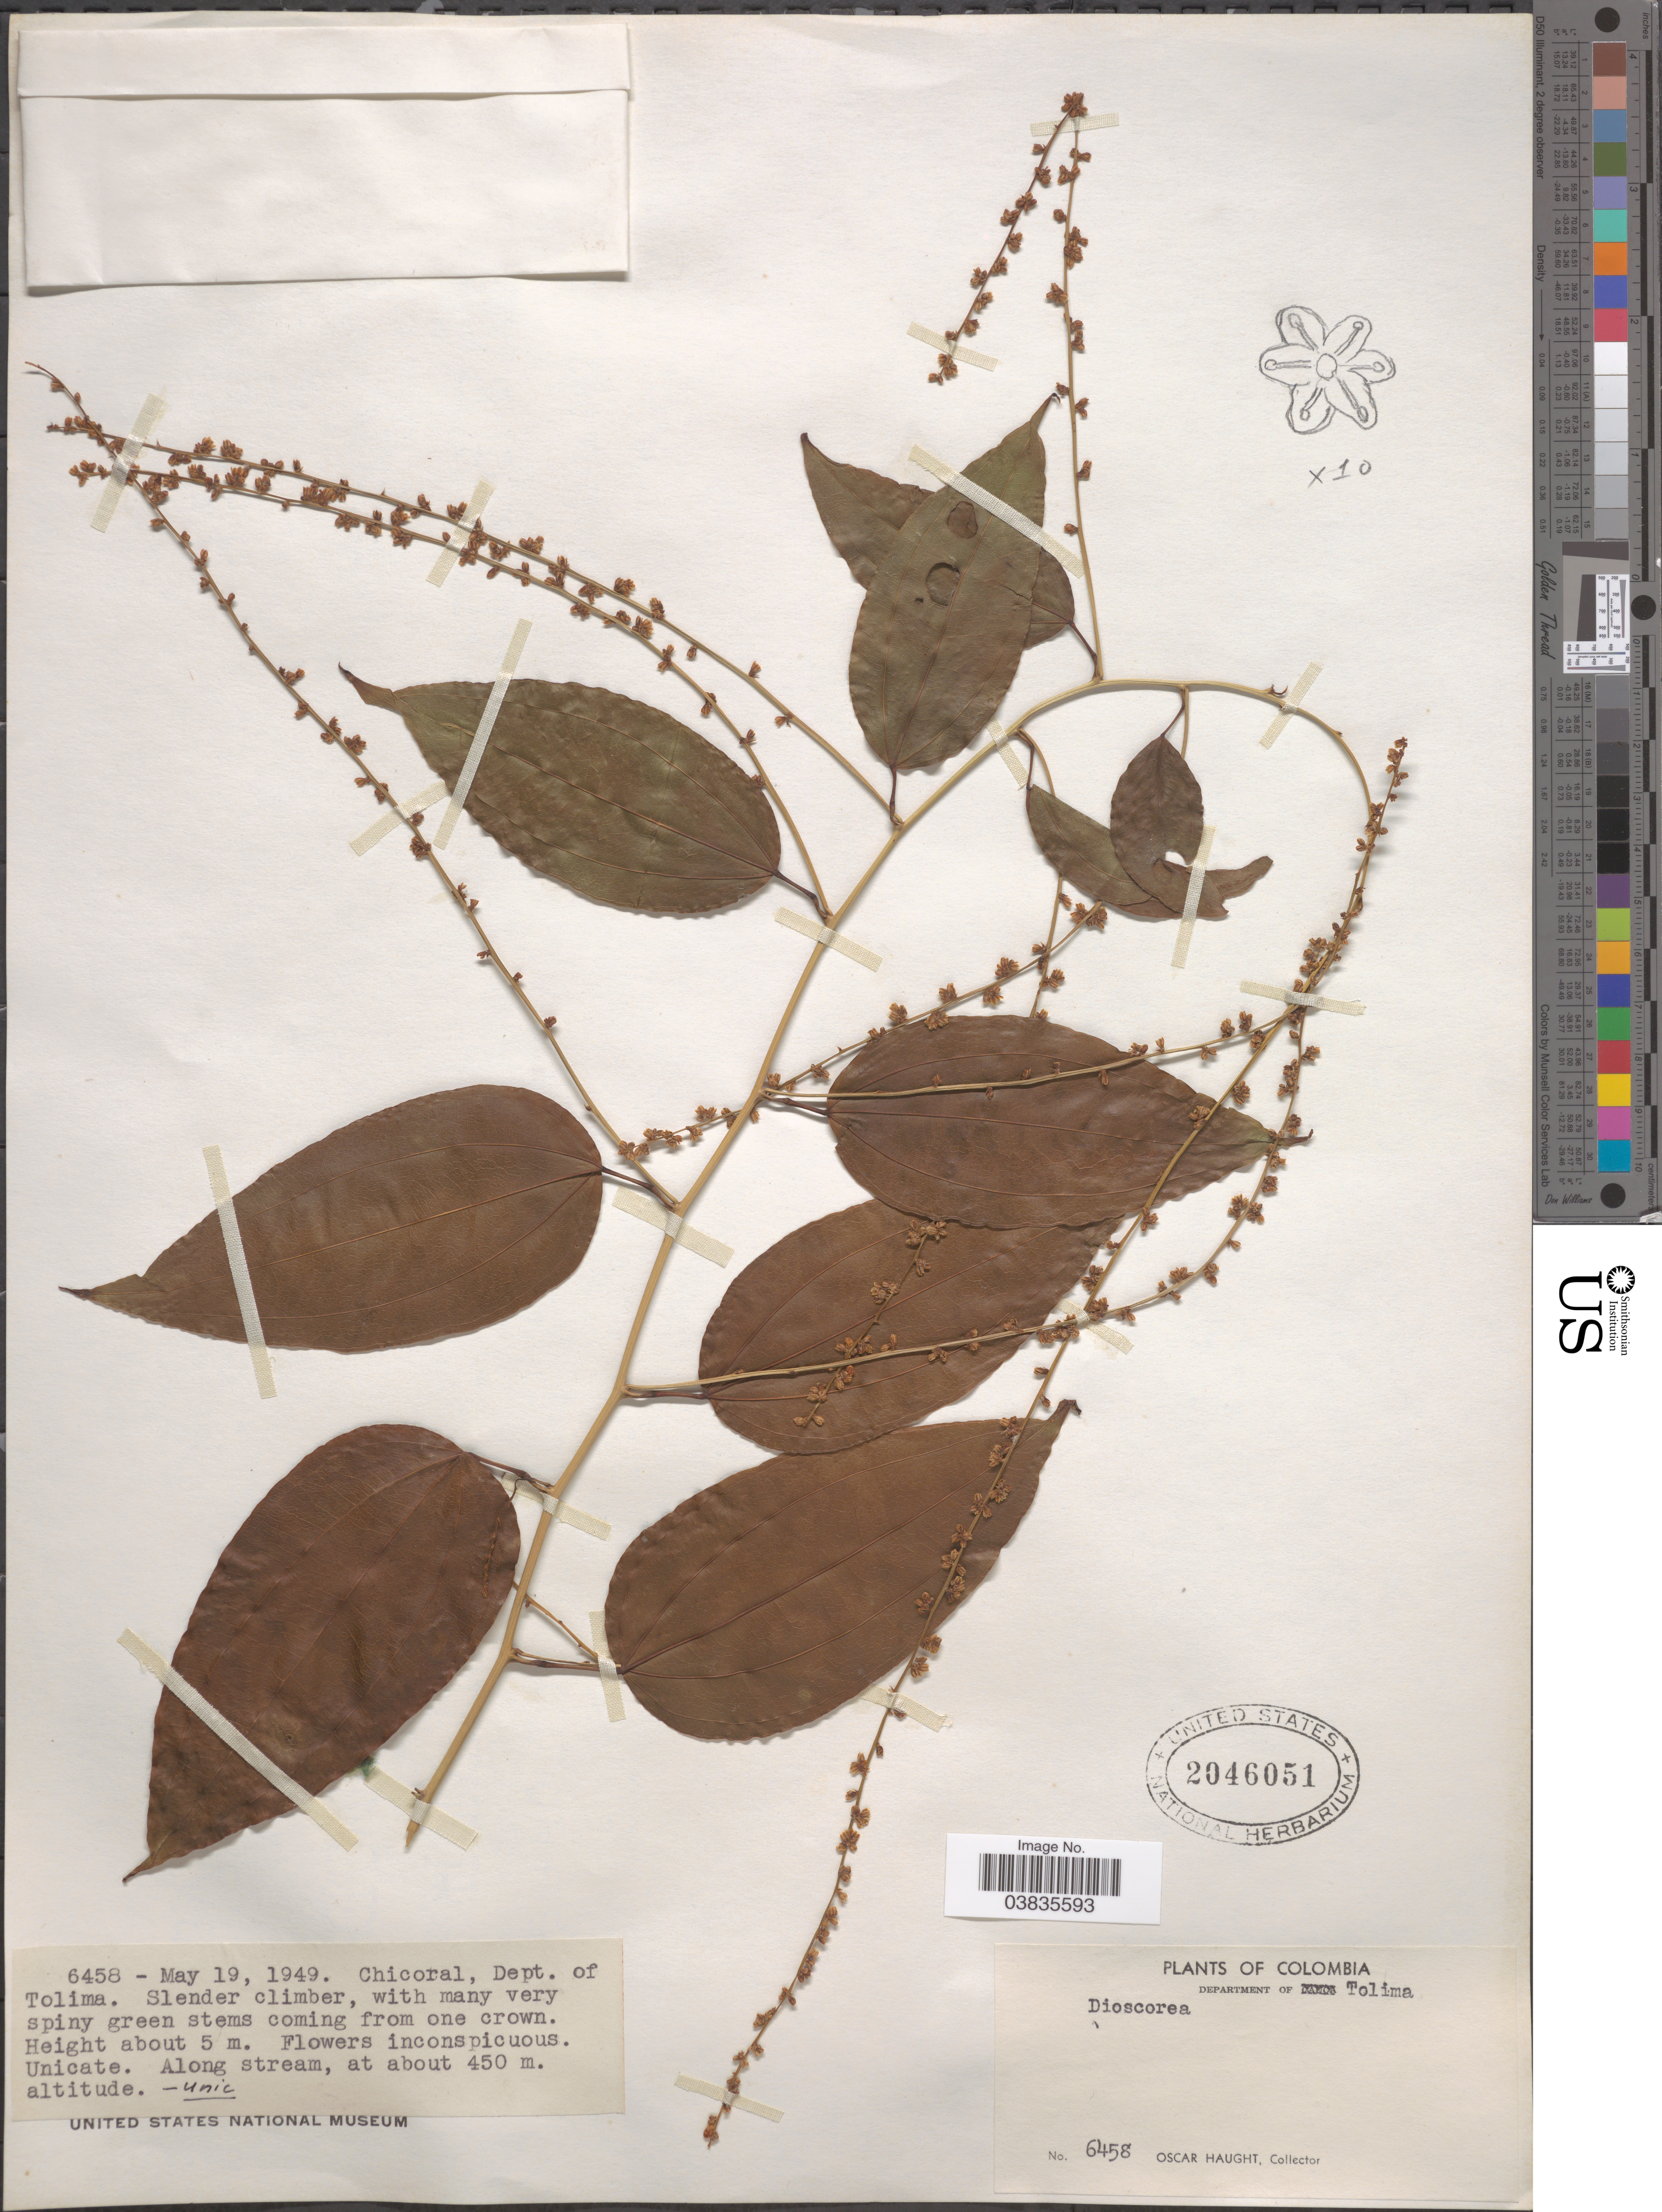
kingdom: Plantae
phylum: Tracheophyta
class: Liliopsida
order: Dioscoreales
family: Dioscoreaceae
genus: Dioscorea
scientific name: Dioscorea sp.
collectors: O. L. Haught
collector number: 6458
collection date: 1949-05-19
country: Colombia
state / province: Tolima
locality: Chicoral, Department of Tolima.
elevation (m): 450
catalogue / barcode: US 2046051